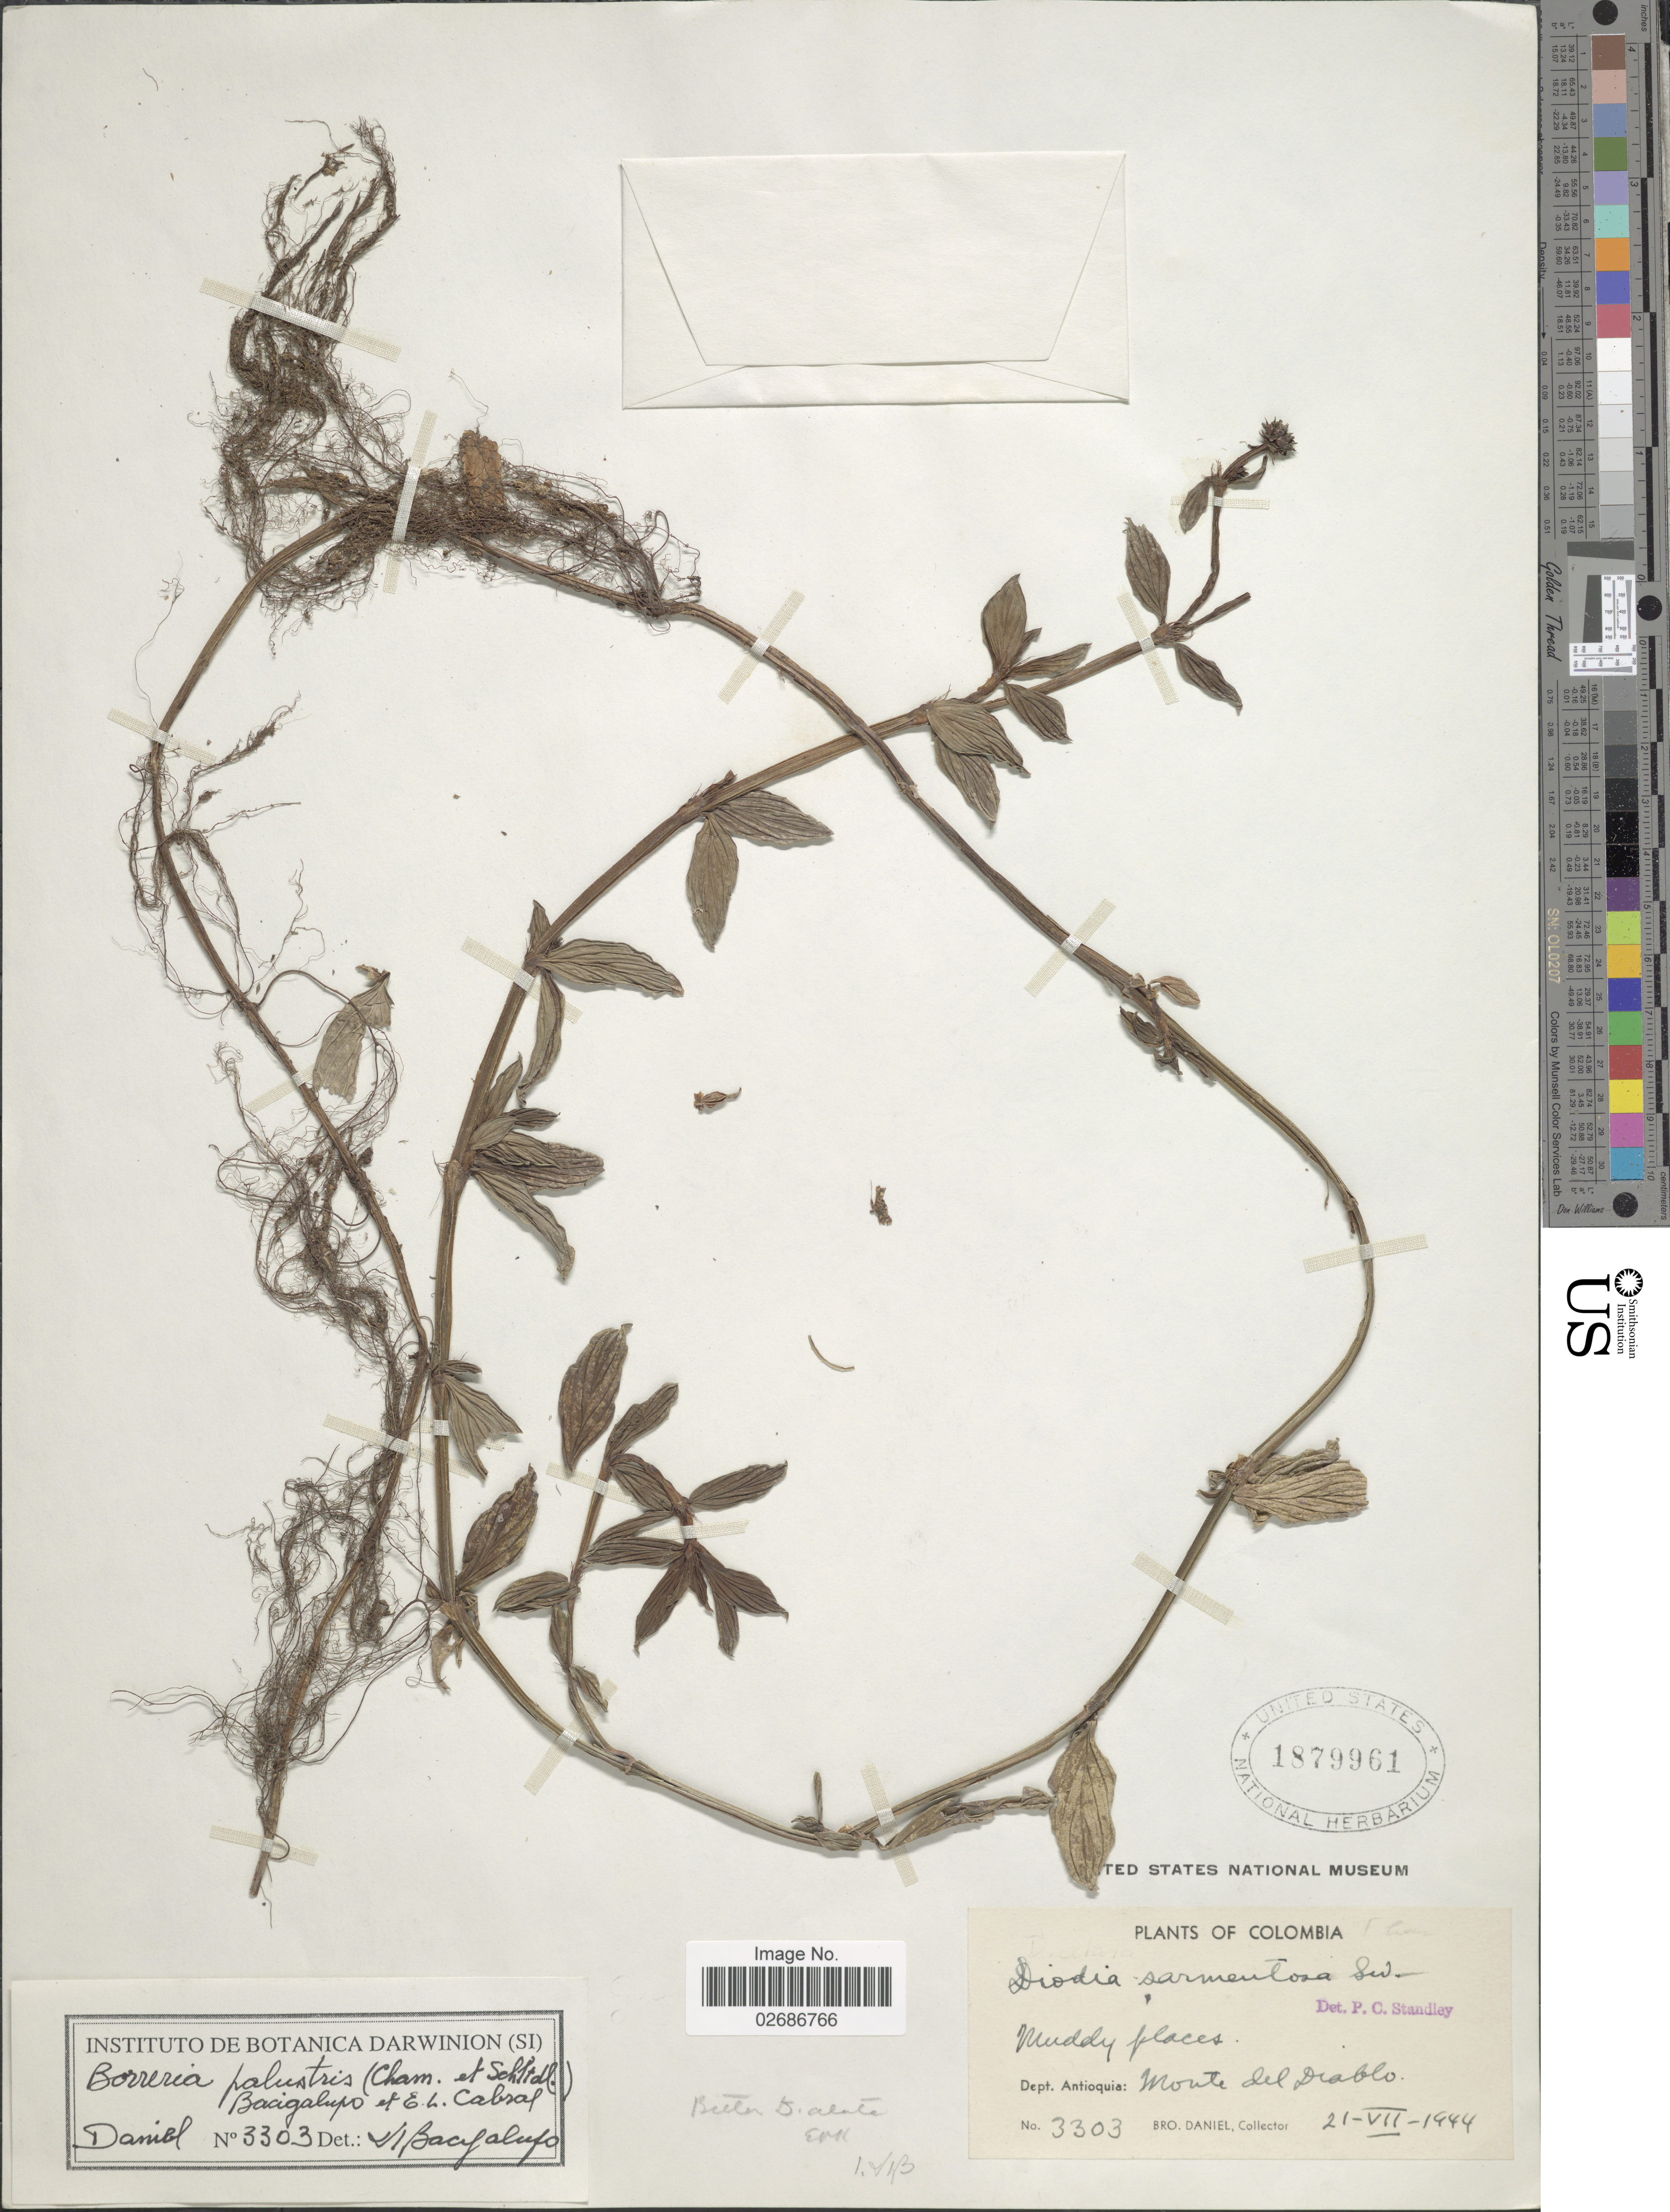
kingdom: Plantae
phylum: Tracheophyta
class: Magnoliopsida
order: Gentianales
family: Rubiaceae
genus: Borreria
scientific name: Borreria palustris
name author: (Cham. & Schltdl.) Bacigalupo & E.L. Cabral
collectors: Bro. Daniel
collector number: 3303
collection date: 1944-07-21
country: Colombia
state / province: Antioquia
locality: Monte del Diablo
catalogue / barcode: US 1879961